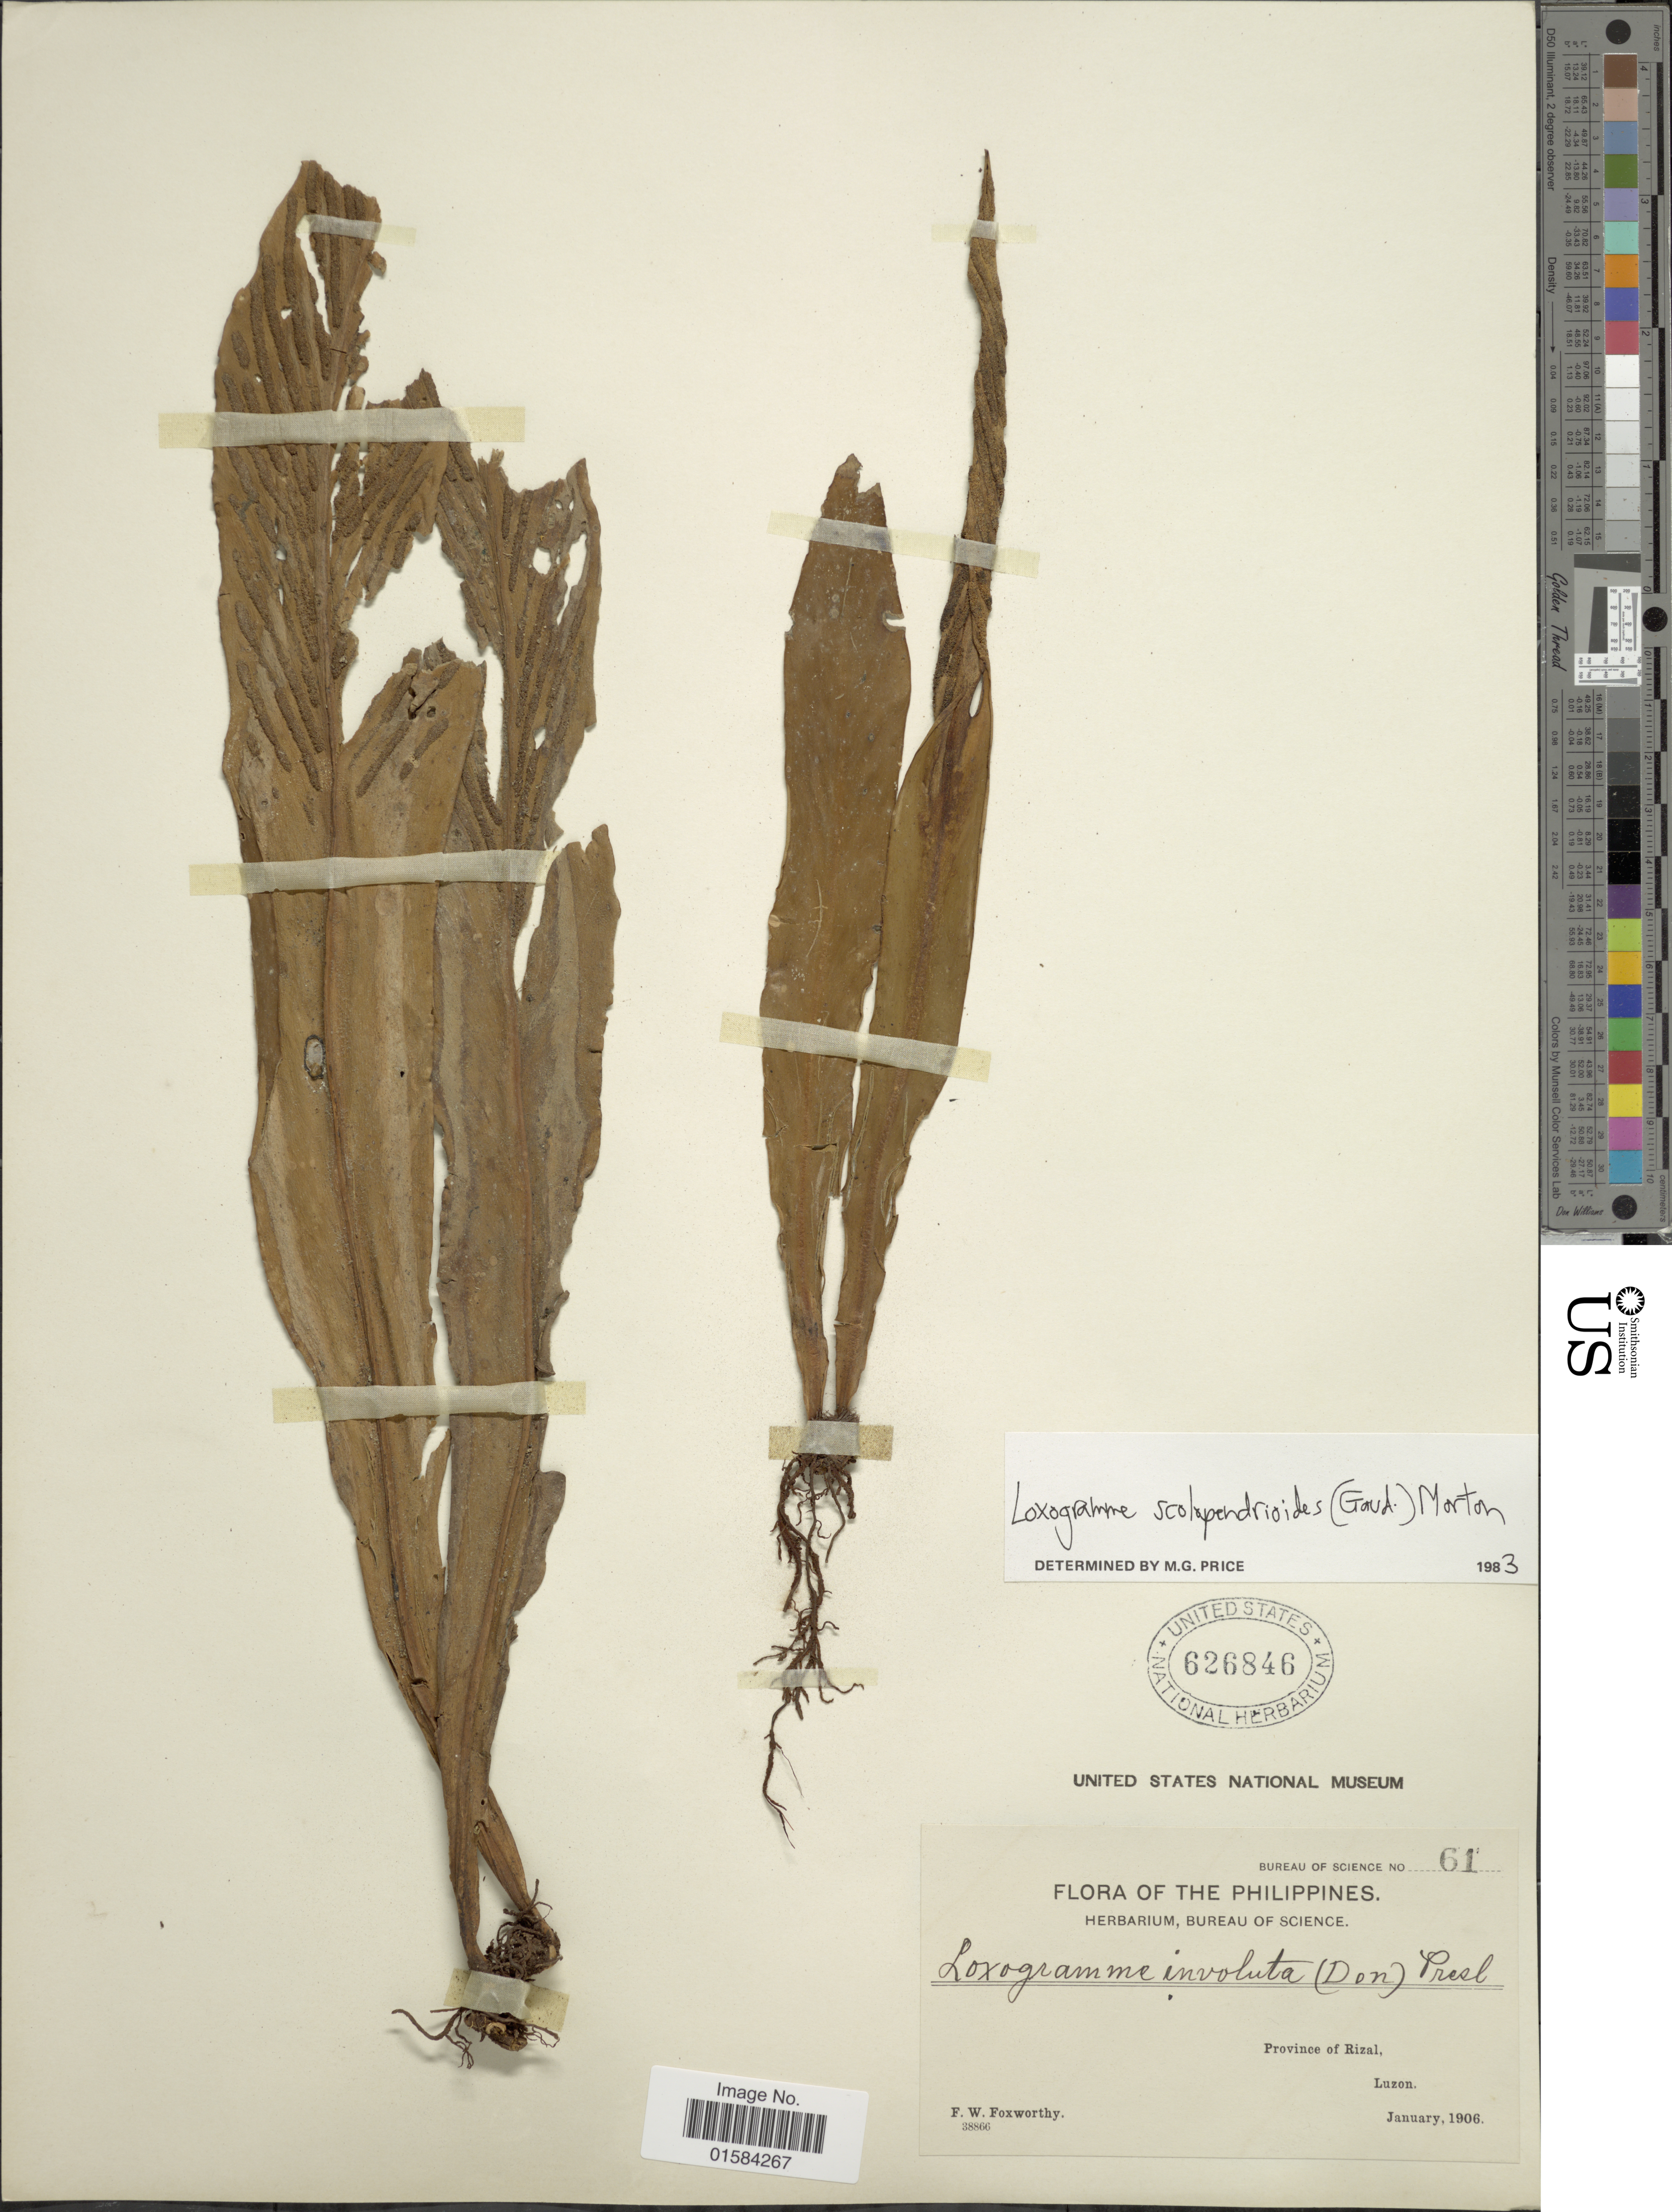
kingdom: Plantae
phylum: Tracheophyta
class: Polypodiopsida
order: Polypodiales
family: Polypodiaceae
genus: Loxogramme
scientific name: Loxogramme scolopendrioides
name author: (Gaudich.) C.V. Morton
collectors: F. W. Foxworthy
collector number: Bureau of Science 61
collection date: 1906-01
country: Philippines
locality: Province of Rizal, Luzon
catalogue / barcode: US 626846